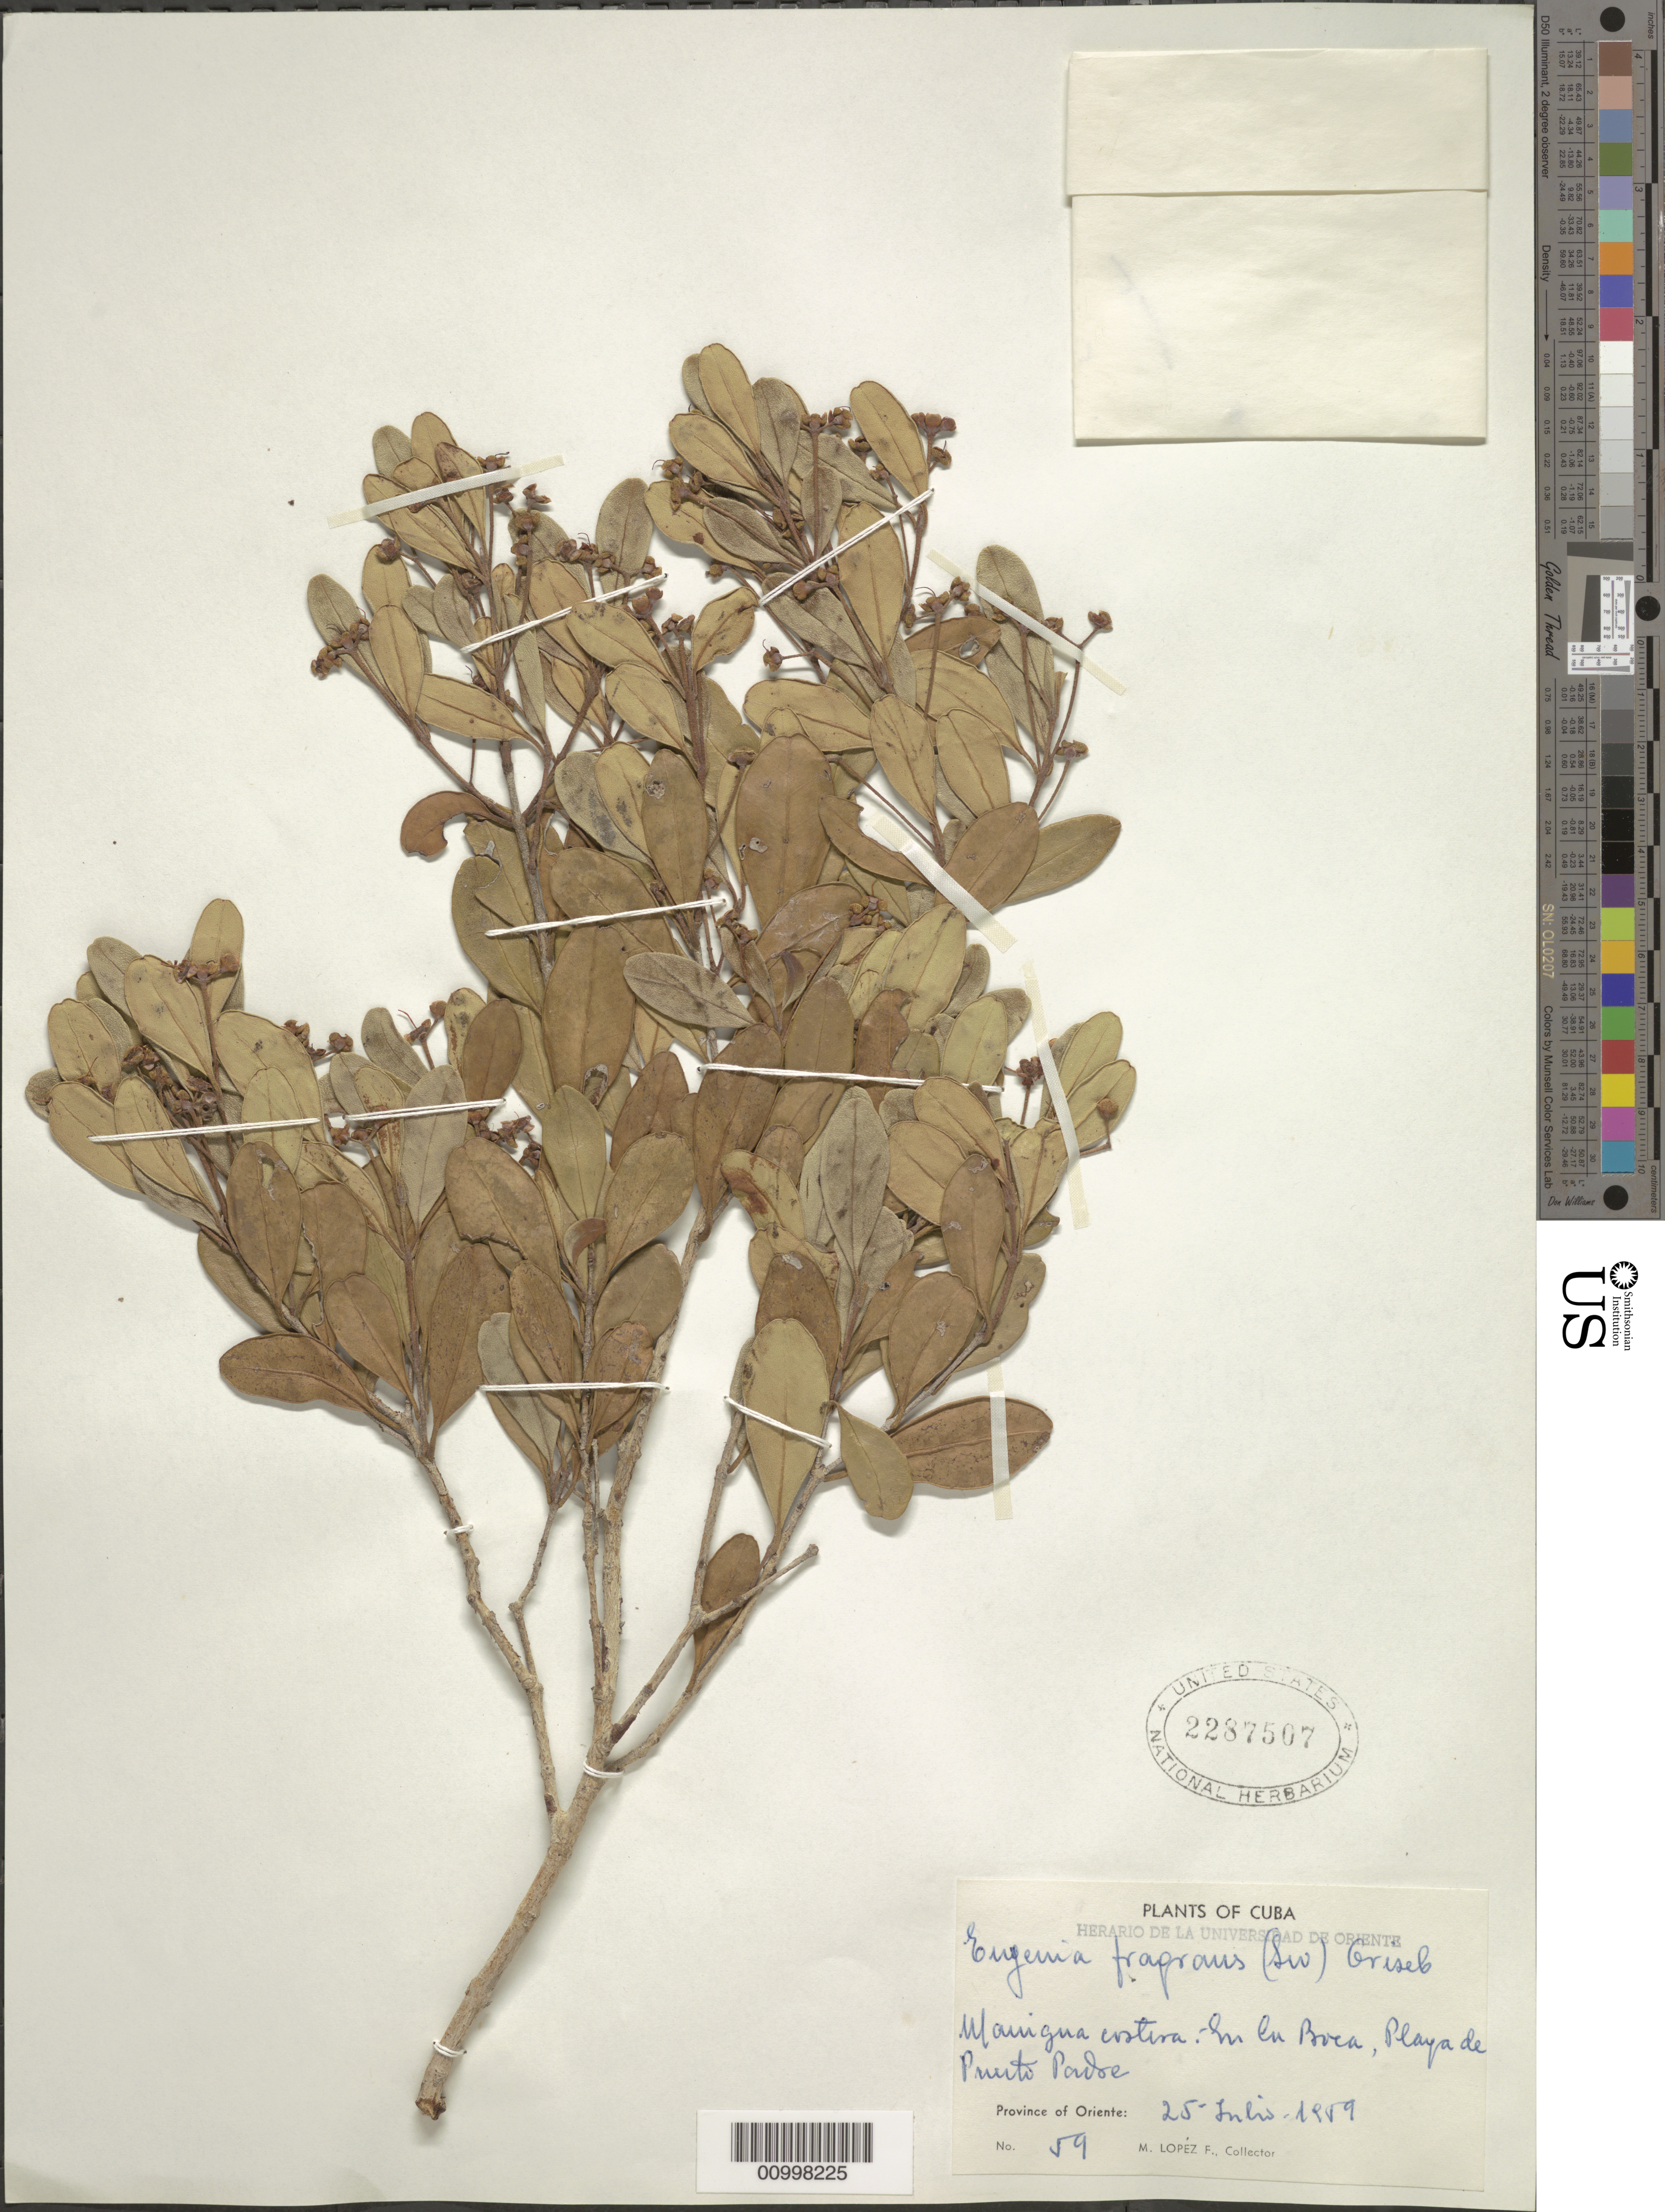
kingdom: Plantae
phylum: Tracheophyta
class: Magnoliopsida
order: Myrtales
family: Myrtaceae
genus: Myrcianthes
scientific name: Myrcianthes fragrans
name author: (Sw.) McVaugh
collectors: M. López Figueiras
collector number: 59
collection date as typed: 25 Jul 1959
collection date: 1959-07-25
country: Cuba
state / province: Oriente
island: Cuba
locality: Manigua costera Playa de Puerto Padre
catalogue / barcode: US 2287507